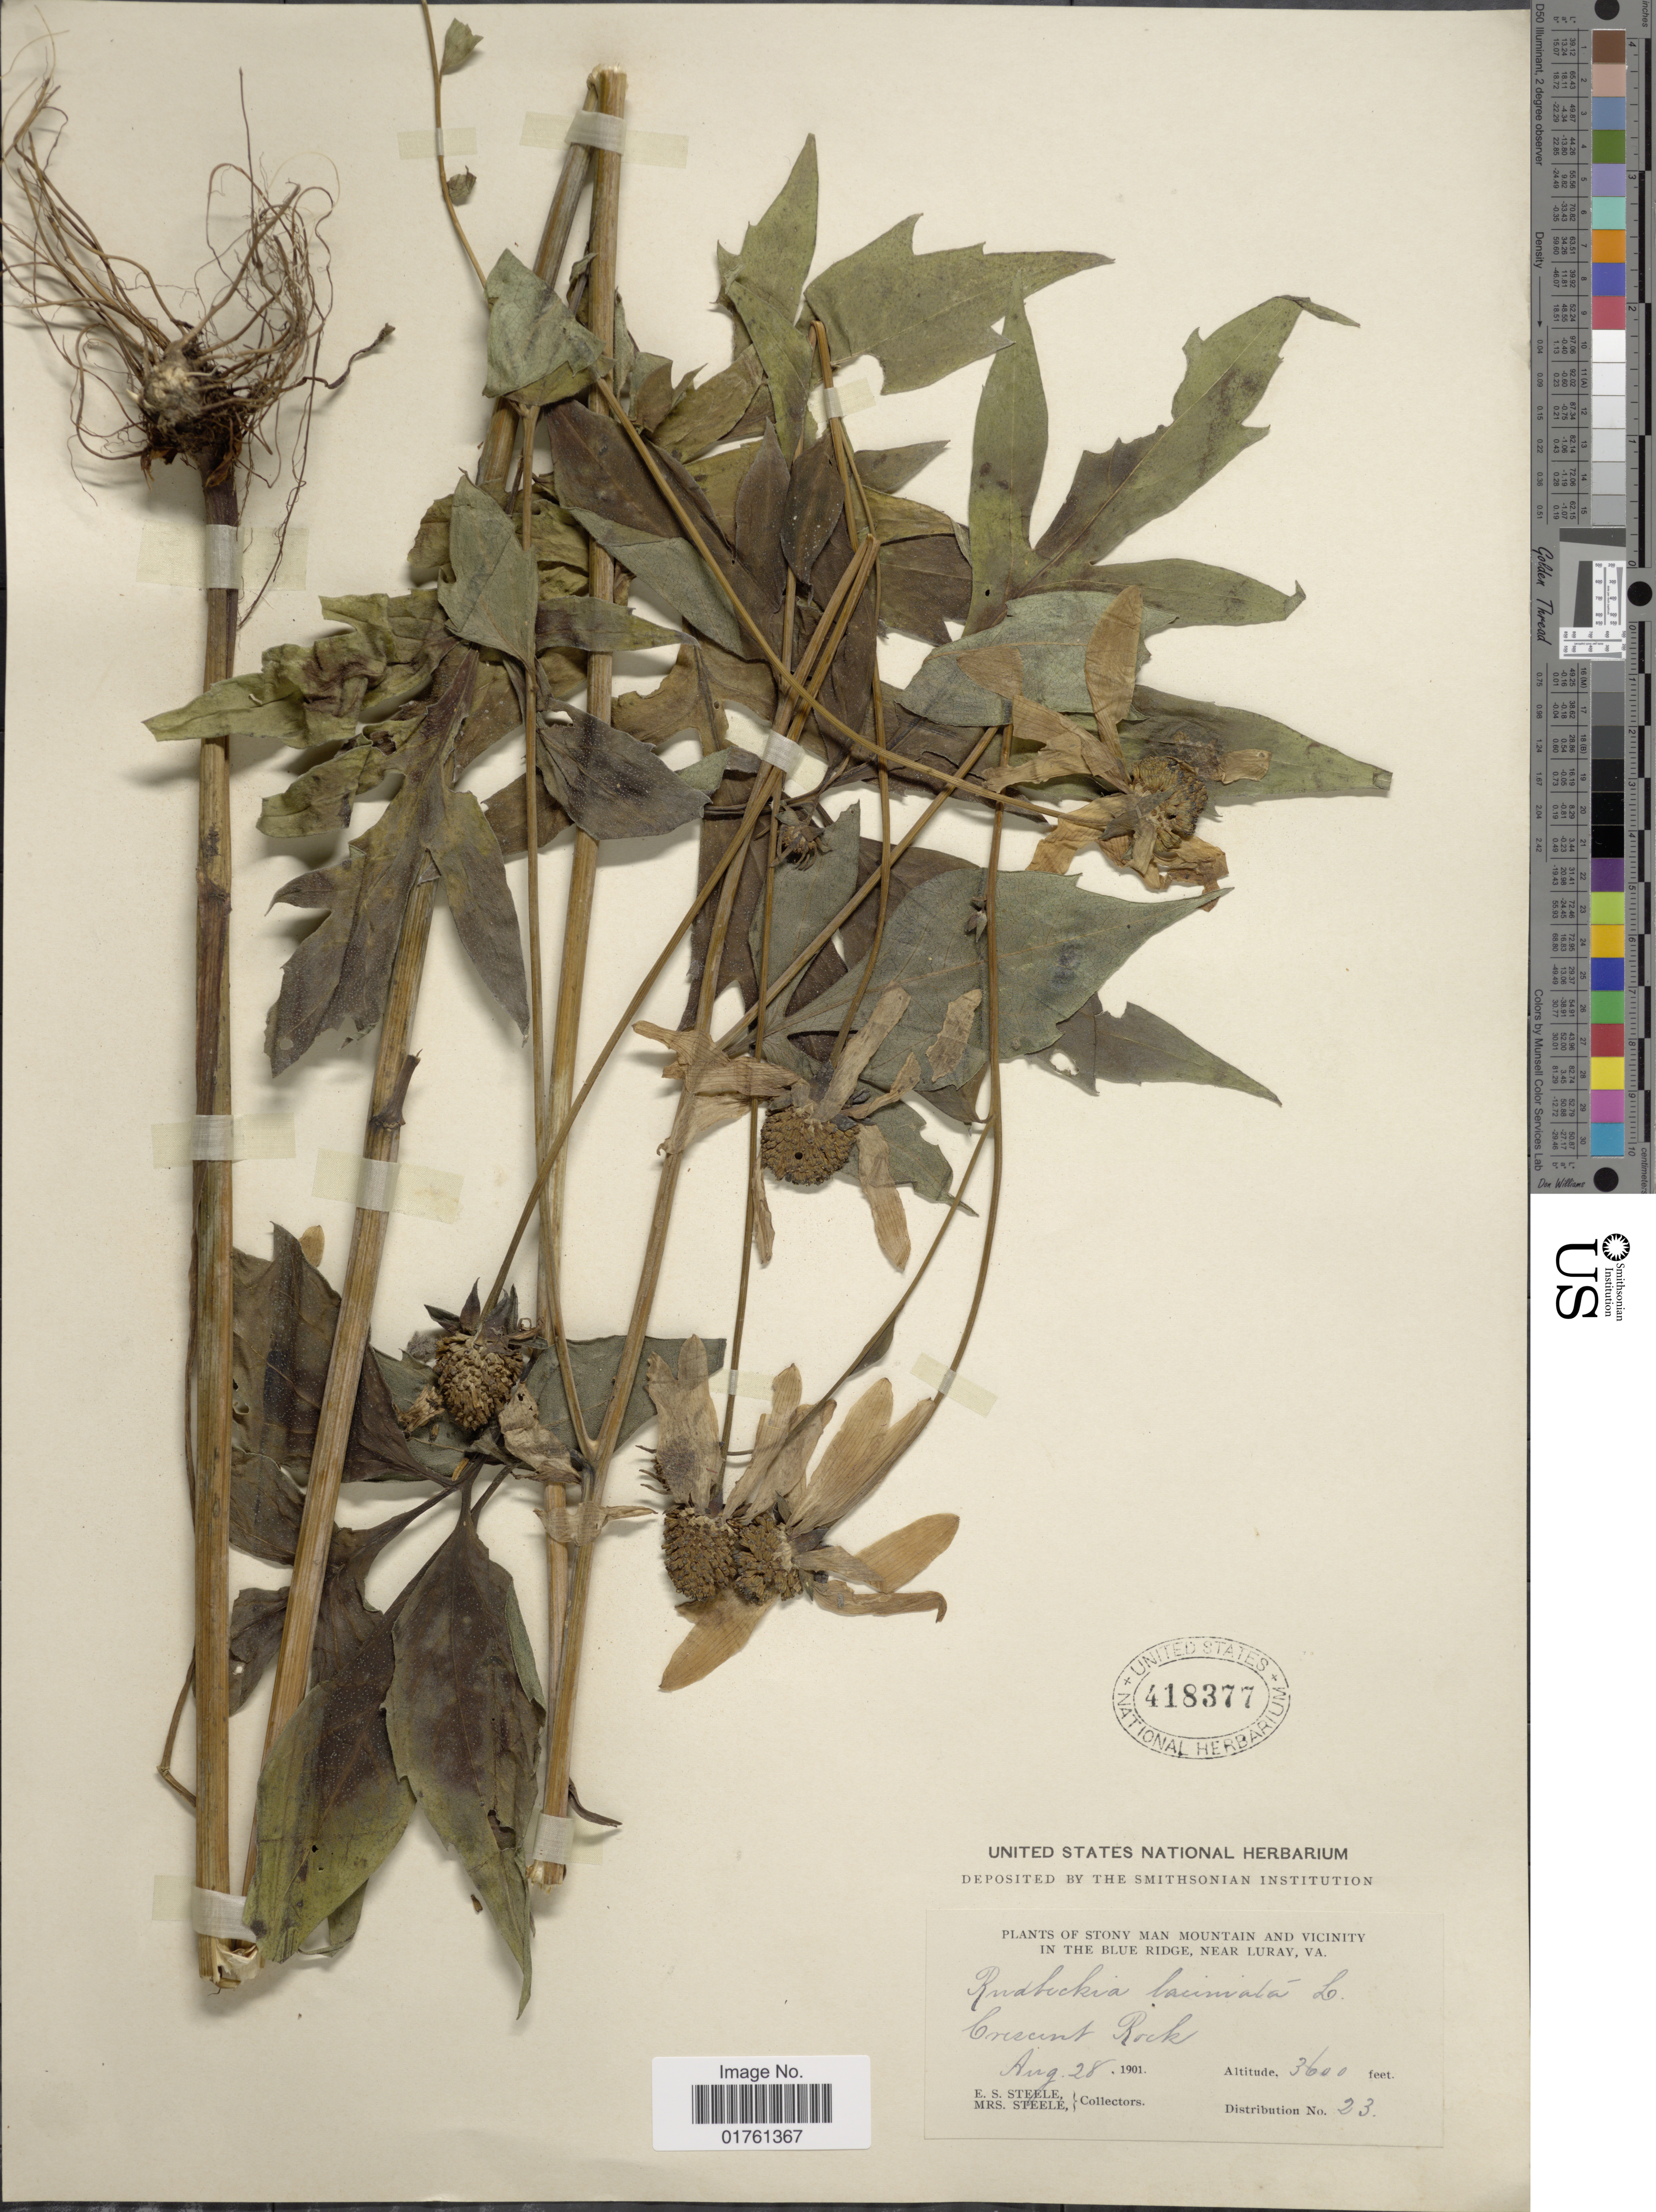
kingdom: Plantae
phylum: Tracheophyta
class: Magnoliopsida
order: Asterales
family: Asteraceae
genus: Rudbeckia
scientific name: Rudbeckia laciniata var. laciniata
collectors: E. Steele & Mrs. E. S. Steele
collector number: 23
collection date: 1901-08-28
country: United States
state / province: Virginia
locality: Stony Man Mountain and Vicinity in the Blue Ridge, near Luray, Crescent Rock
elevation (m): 1097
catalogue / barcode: US 418377